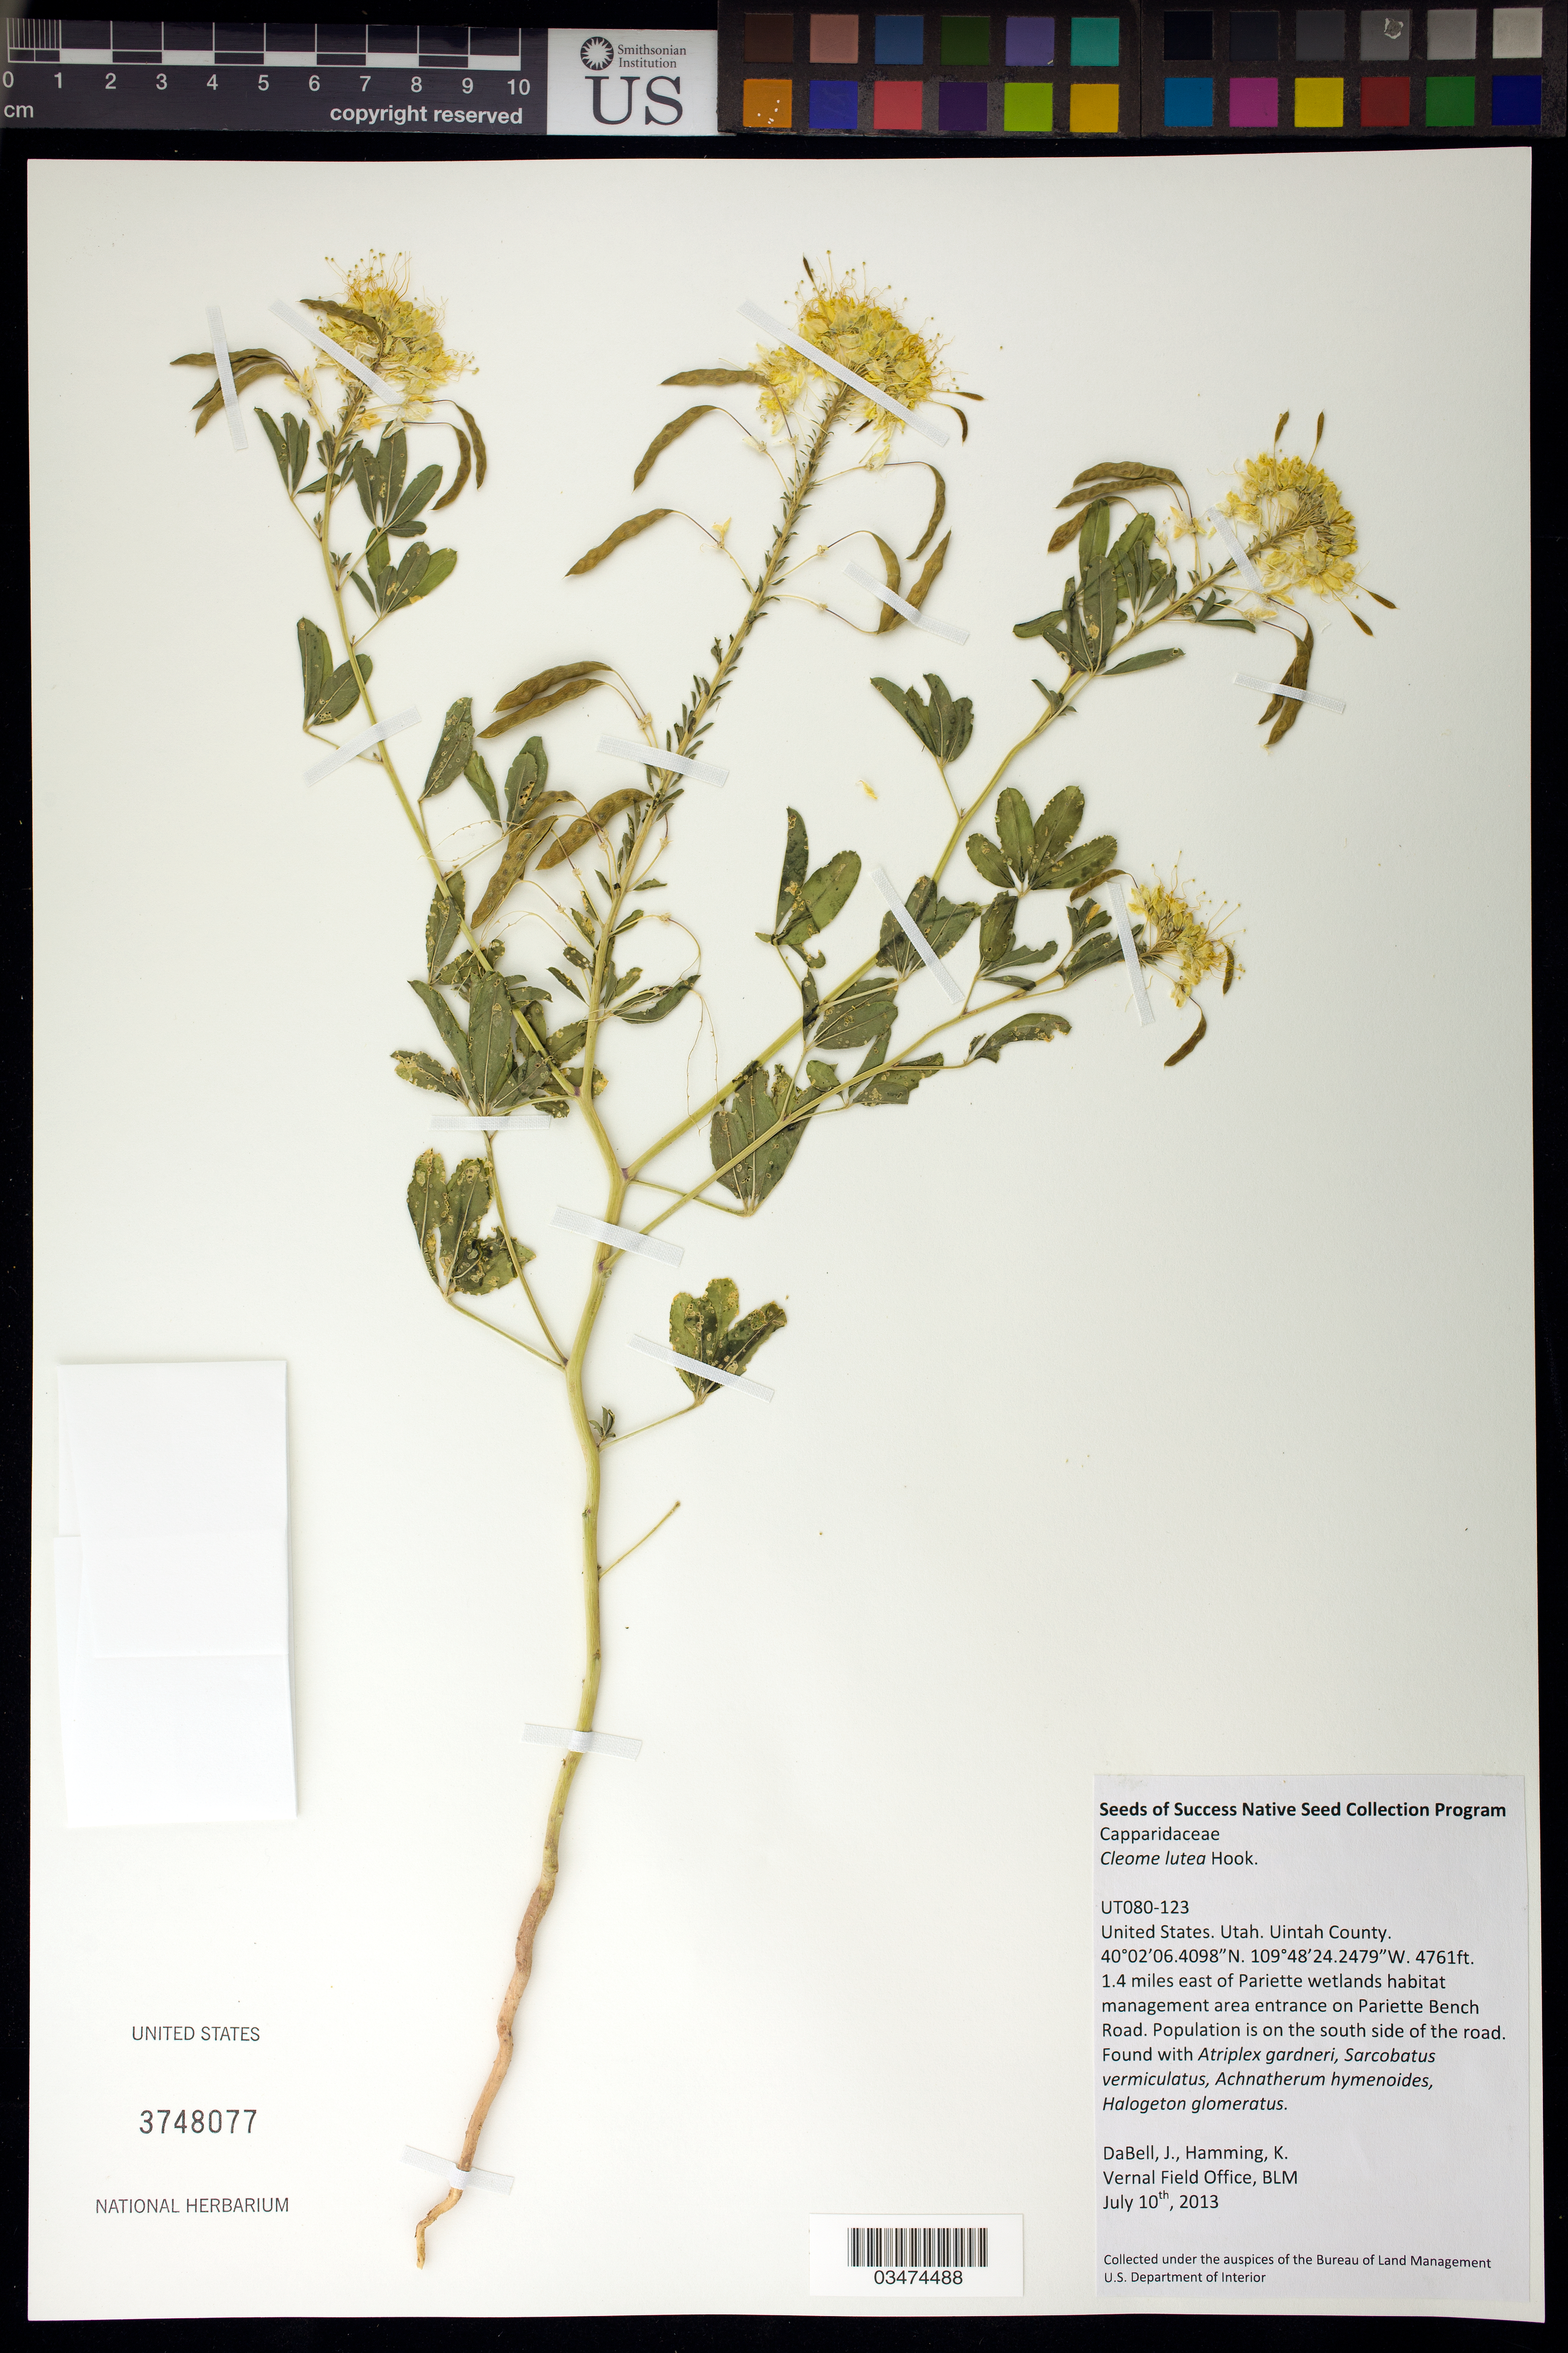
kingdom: Plantae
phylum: Tracheophyta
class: Magnoliopsida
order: Brassicales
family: Cleomaceae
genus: Cleomella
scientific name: Cleomella lutea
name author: (Hook.) Roalson & J.C. Hall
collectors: J. DaBell & K. Hamming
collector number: UT080-123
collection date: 2013-07-10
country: United States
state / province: Utah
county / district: Uintah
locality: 1.4 milesE of Pariette westlands habitat management area entrance on Pariette Bench Rd., on S side of the road.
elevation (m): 1451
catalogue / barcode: US 3748077